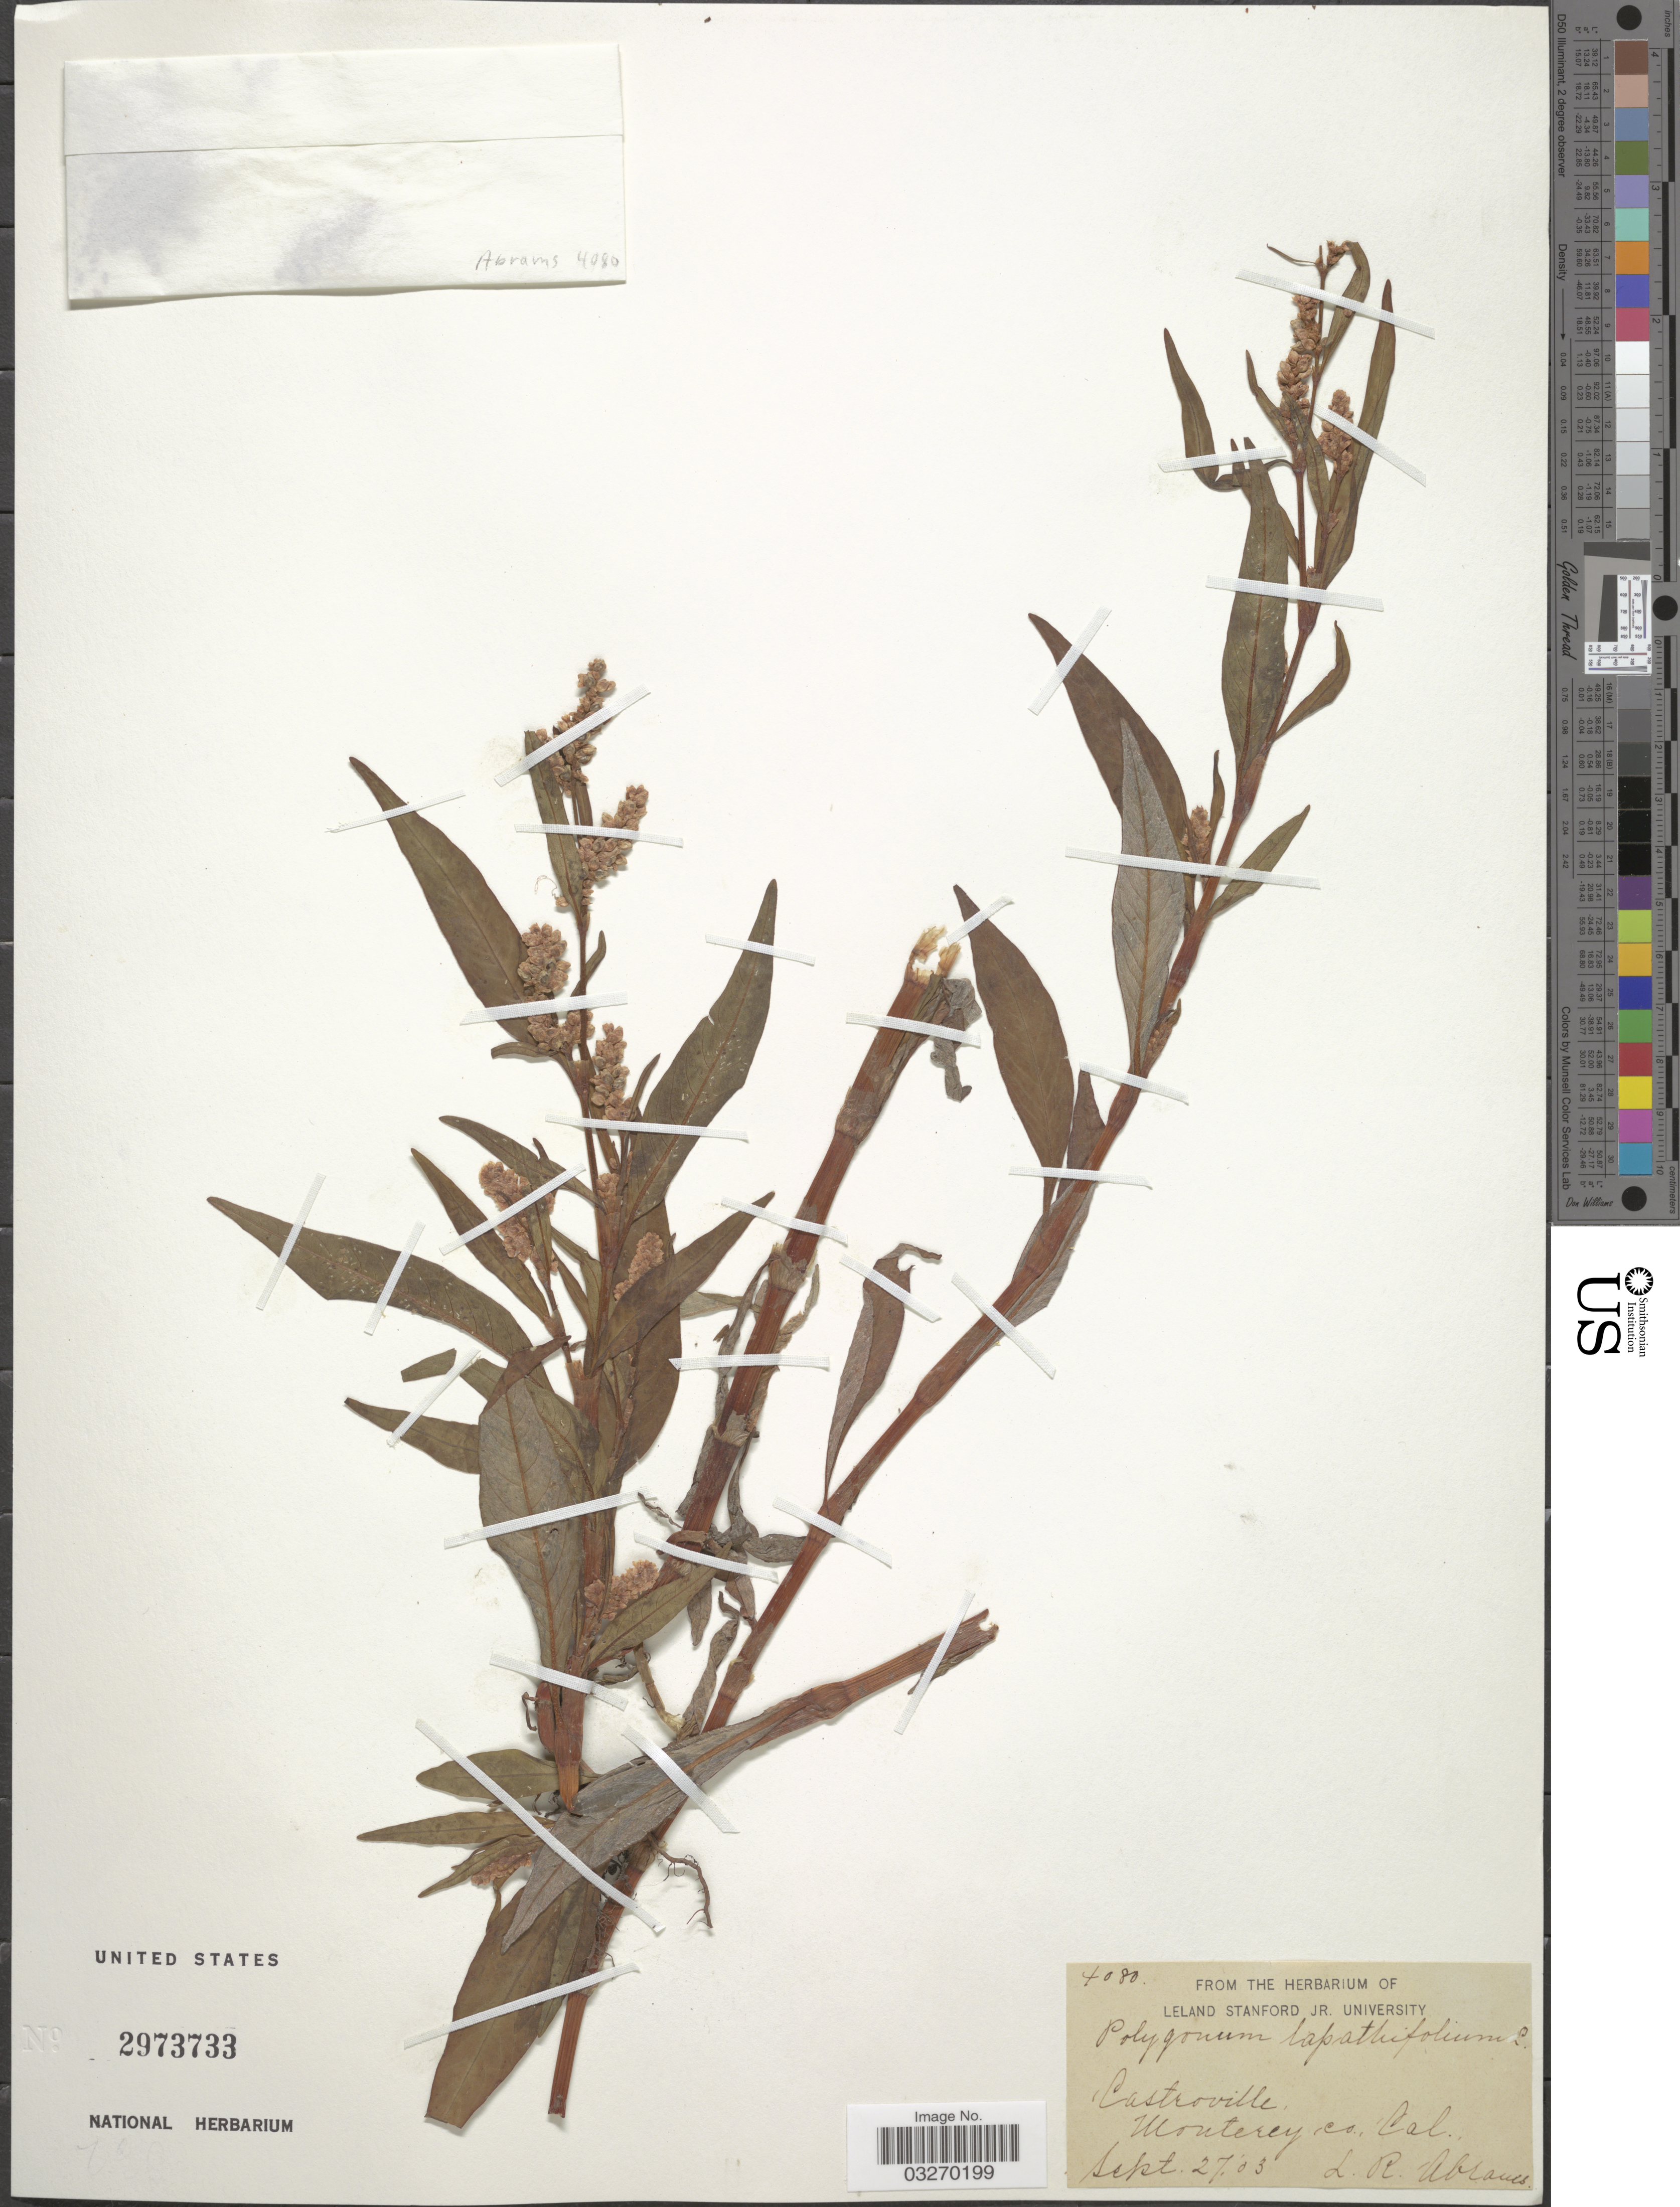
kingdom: Plantae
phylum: Tracheophyta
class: Magnoliopsida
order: Caryophyllales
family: Polygonaceae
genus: Persicaria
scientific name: Persicaria lapathifolia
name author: (L.) Delarbre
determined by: Atha, D. E.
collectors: L. Abrams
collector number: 4080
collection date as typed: Transcribed d/m/y: 27/9/3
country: United States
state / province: California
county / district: Monterey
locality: Castroville, Monterey Co.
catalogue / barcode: US 2973733